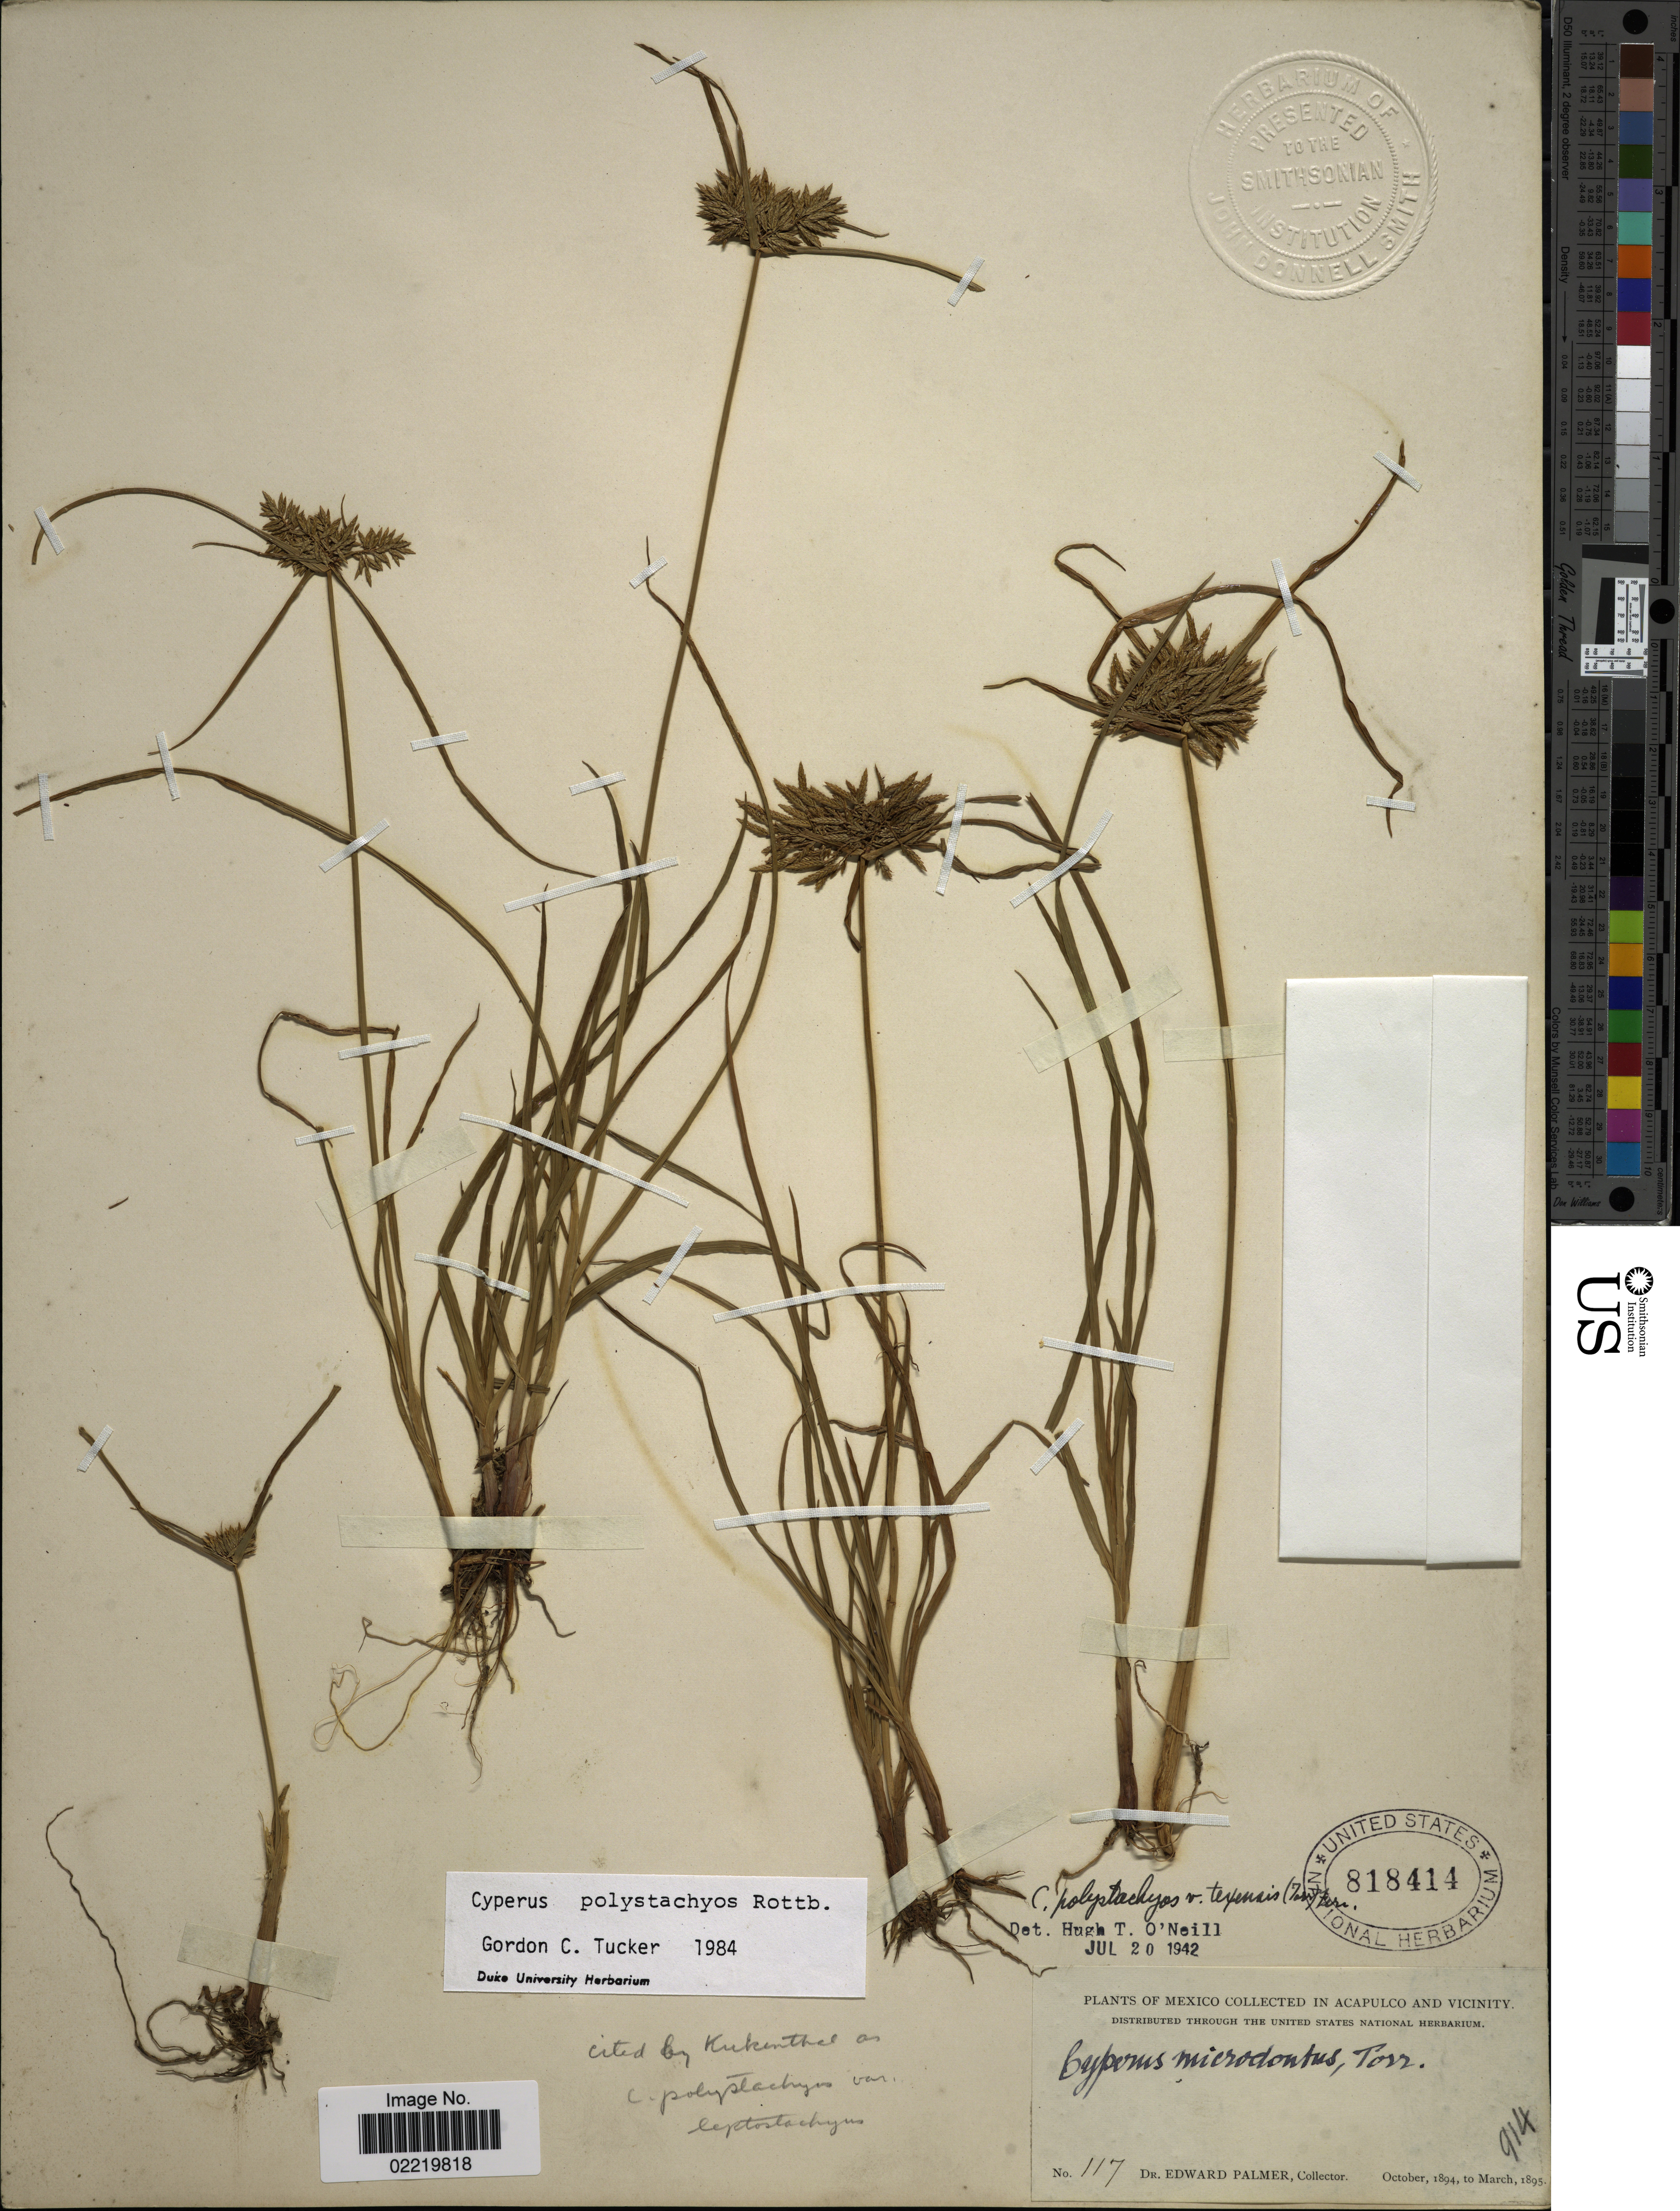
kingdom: Plantae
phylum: Tracheophyta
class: Liliopsida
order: Poales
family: Cyperaceae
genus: Cyperus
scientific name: Cyperus polystachyos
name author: Rottb.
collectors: E. Palmer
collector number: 117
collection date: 1894-10/1895-03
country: Mexico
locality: In Acapulco and Vicinity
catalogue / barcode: US 818414